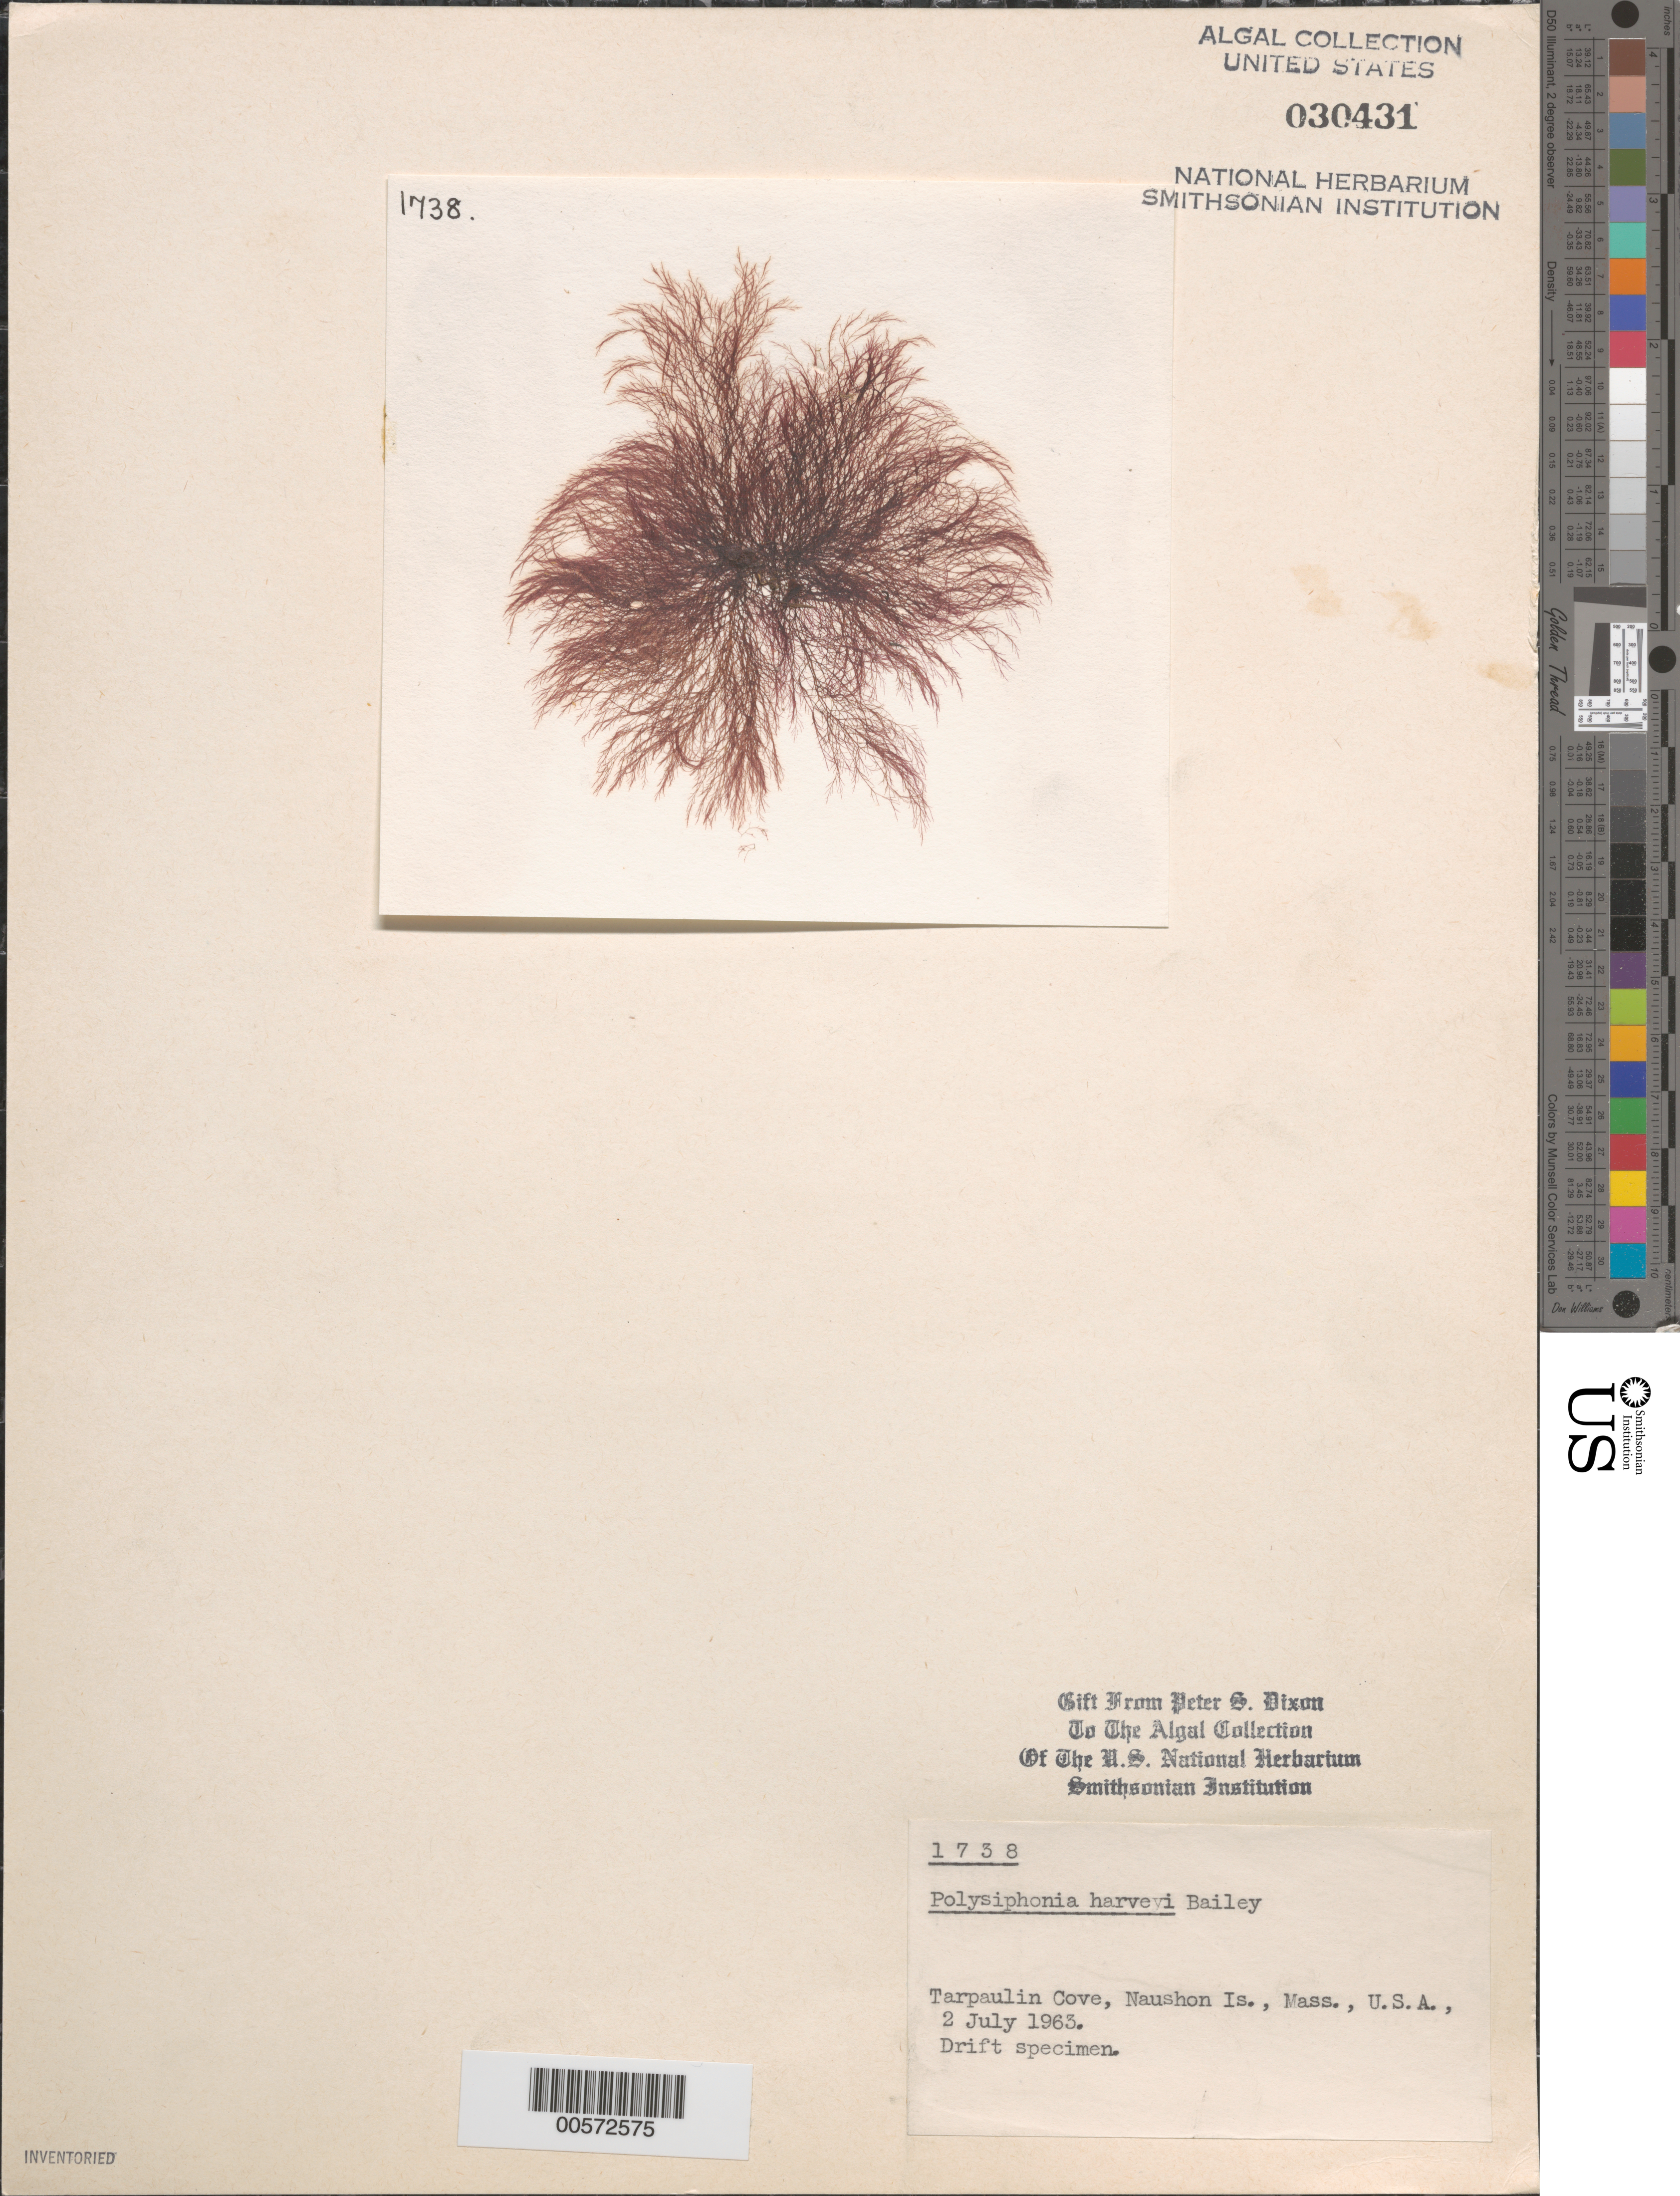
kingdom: Plantae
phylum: Rhodophyta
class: Florideophyceae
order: Ceramiales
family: Rhodomelaceae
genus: Melanothamnus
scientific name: Melanothamnus harveyi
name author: (Bailey) Diaz-Tapia & C.A. Maggs in Diaz-Tapia et al.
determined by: Algae name updating Project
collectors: P. S. Dixon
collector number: PSD 1738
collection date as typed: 02 Jul 1963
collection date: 1963-07-02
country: United States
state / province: Massachusetts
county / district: Dukes County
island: Naushon Island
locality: Tarpaulin Cove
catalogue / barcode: US 30431